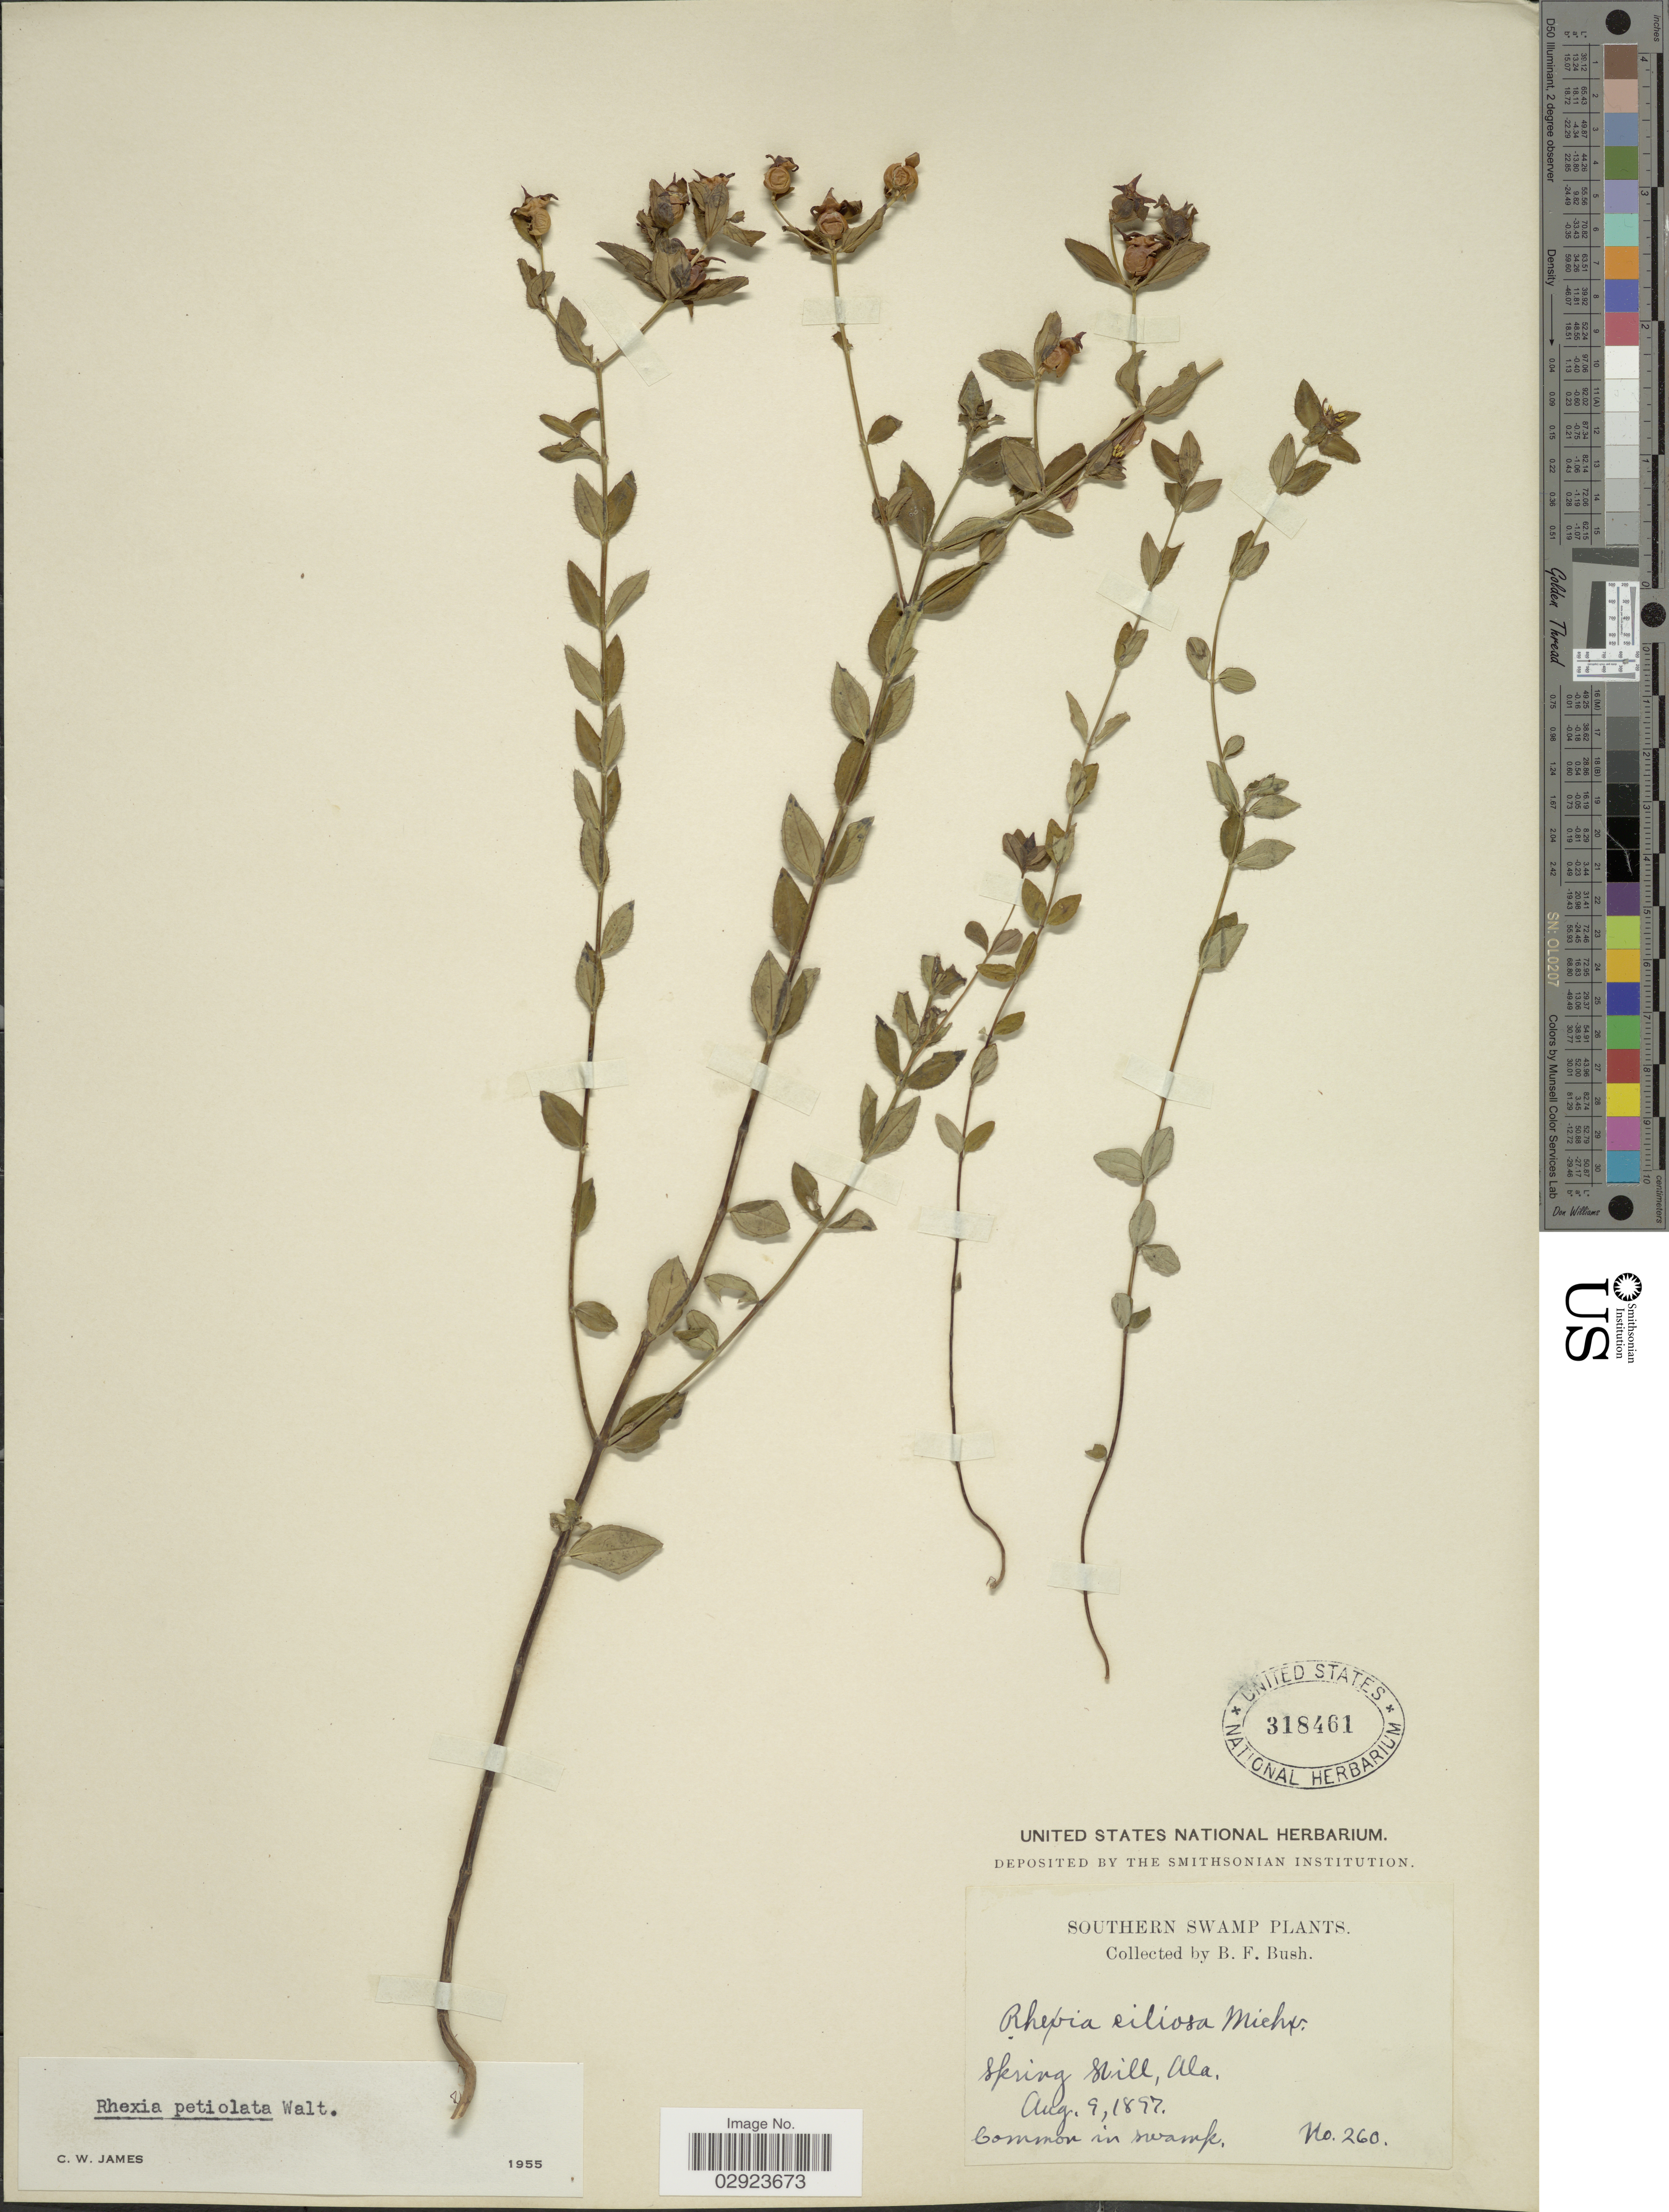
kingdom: Plantae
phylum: Tracheophyta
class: Magnoliopsida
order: Myrtales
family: Melastomataceae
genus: Rhexia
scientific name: Rhexia petiolata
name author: Walter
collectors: B. F. Bush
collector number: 260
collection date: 1897-08-09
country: United States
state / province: Alabama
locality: Southern Swamp. Spring Hill.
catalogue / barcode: US 318461